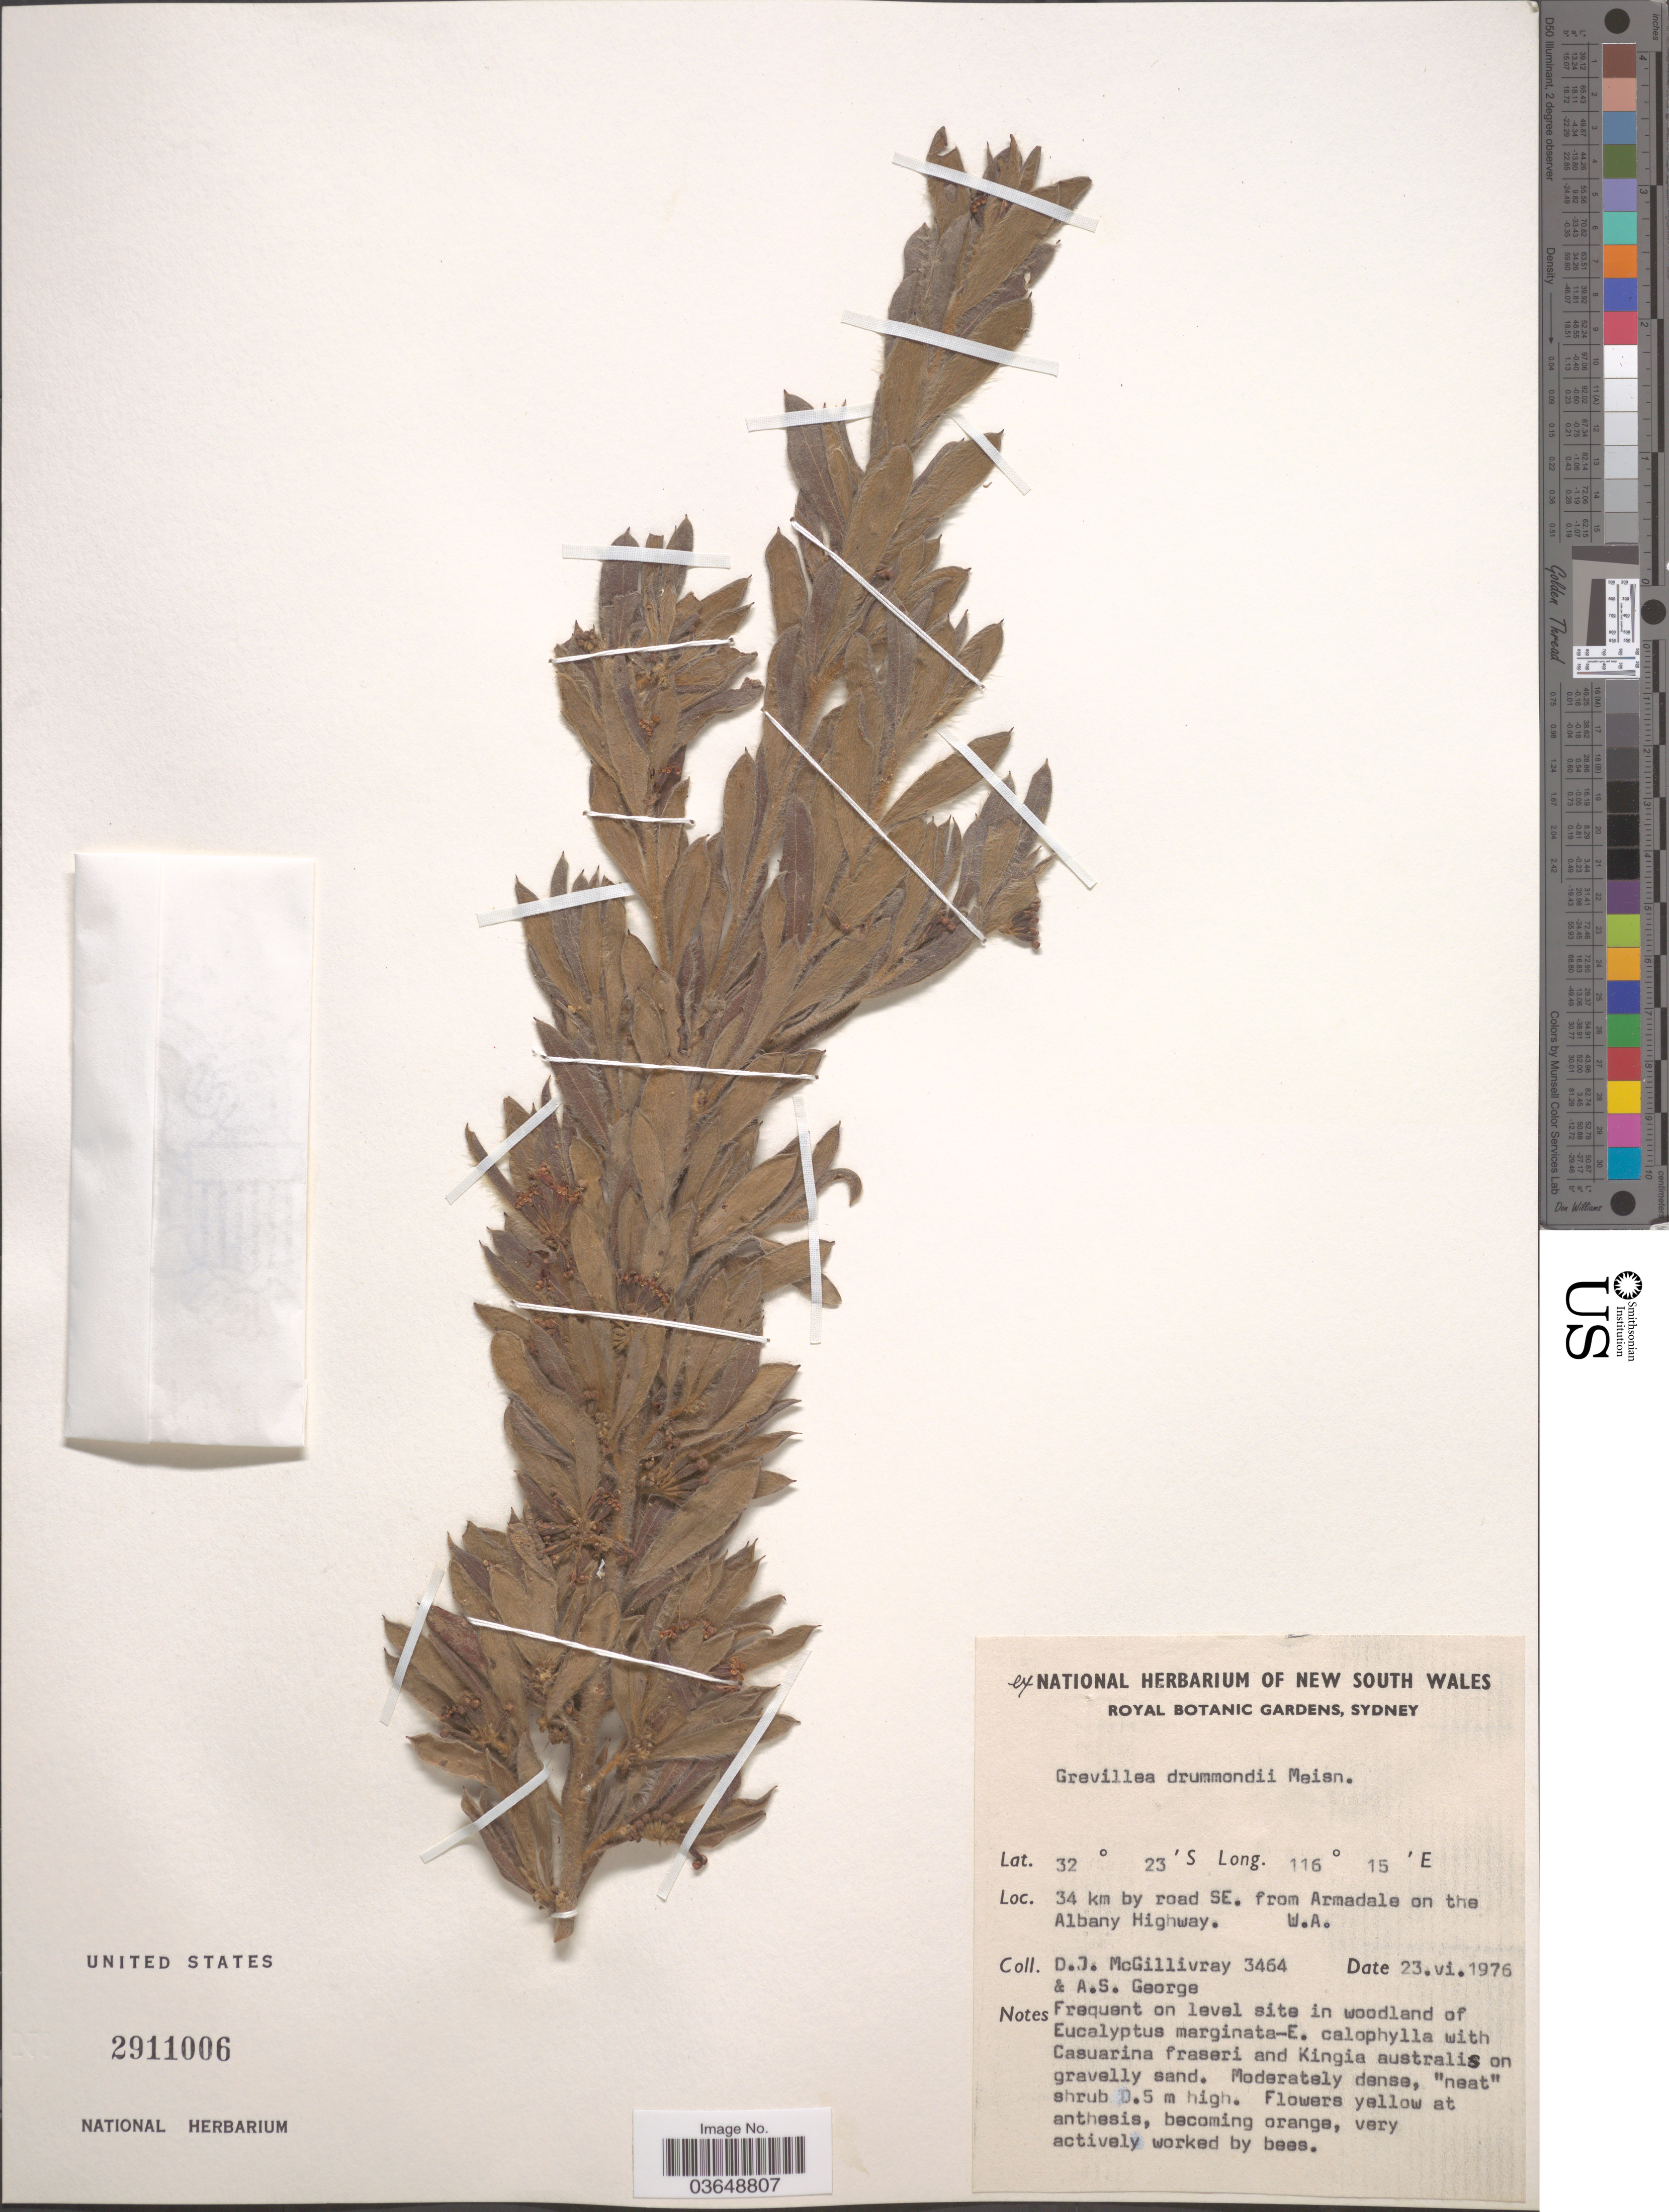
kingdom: Plantae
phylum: Tracheophyta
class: Magnoliopsida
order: Proteales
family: Proteaceae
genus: Grevillea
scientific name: Grevillea drummondii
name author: Meisn.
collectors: D. J. McGillivray & A. S. George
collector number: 3464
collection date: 1976-06-23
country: Australia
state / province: Western Australia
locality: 34 km by road SE. from Armadale on the Albany Highway.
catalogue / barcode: US 2911006